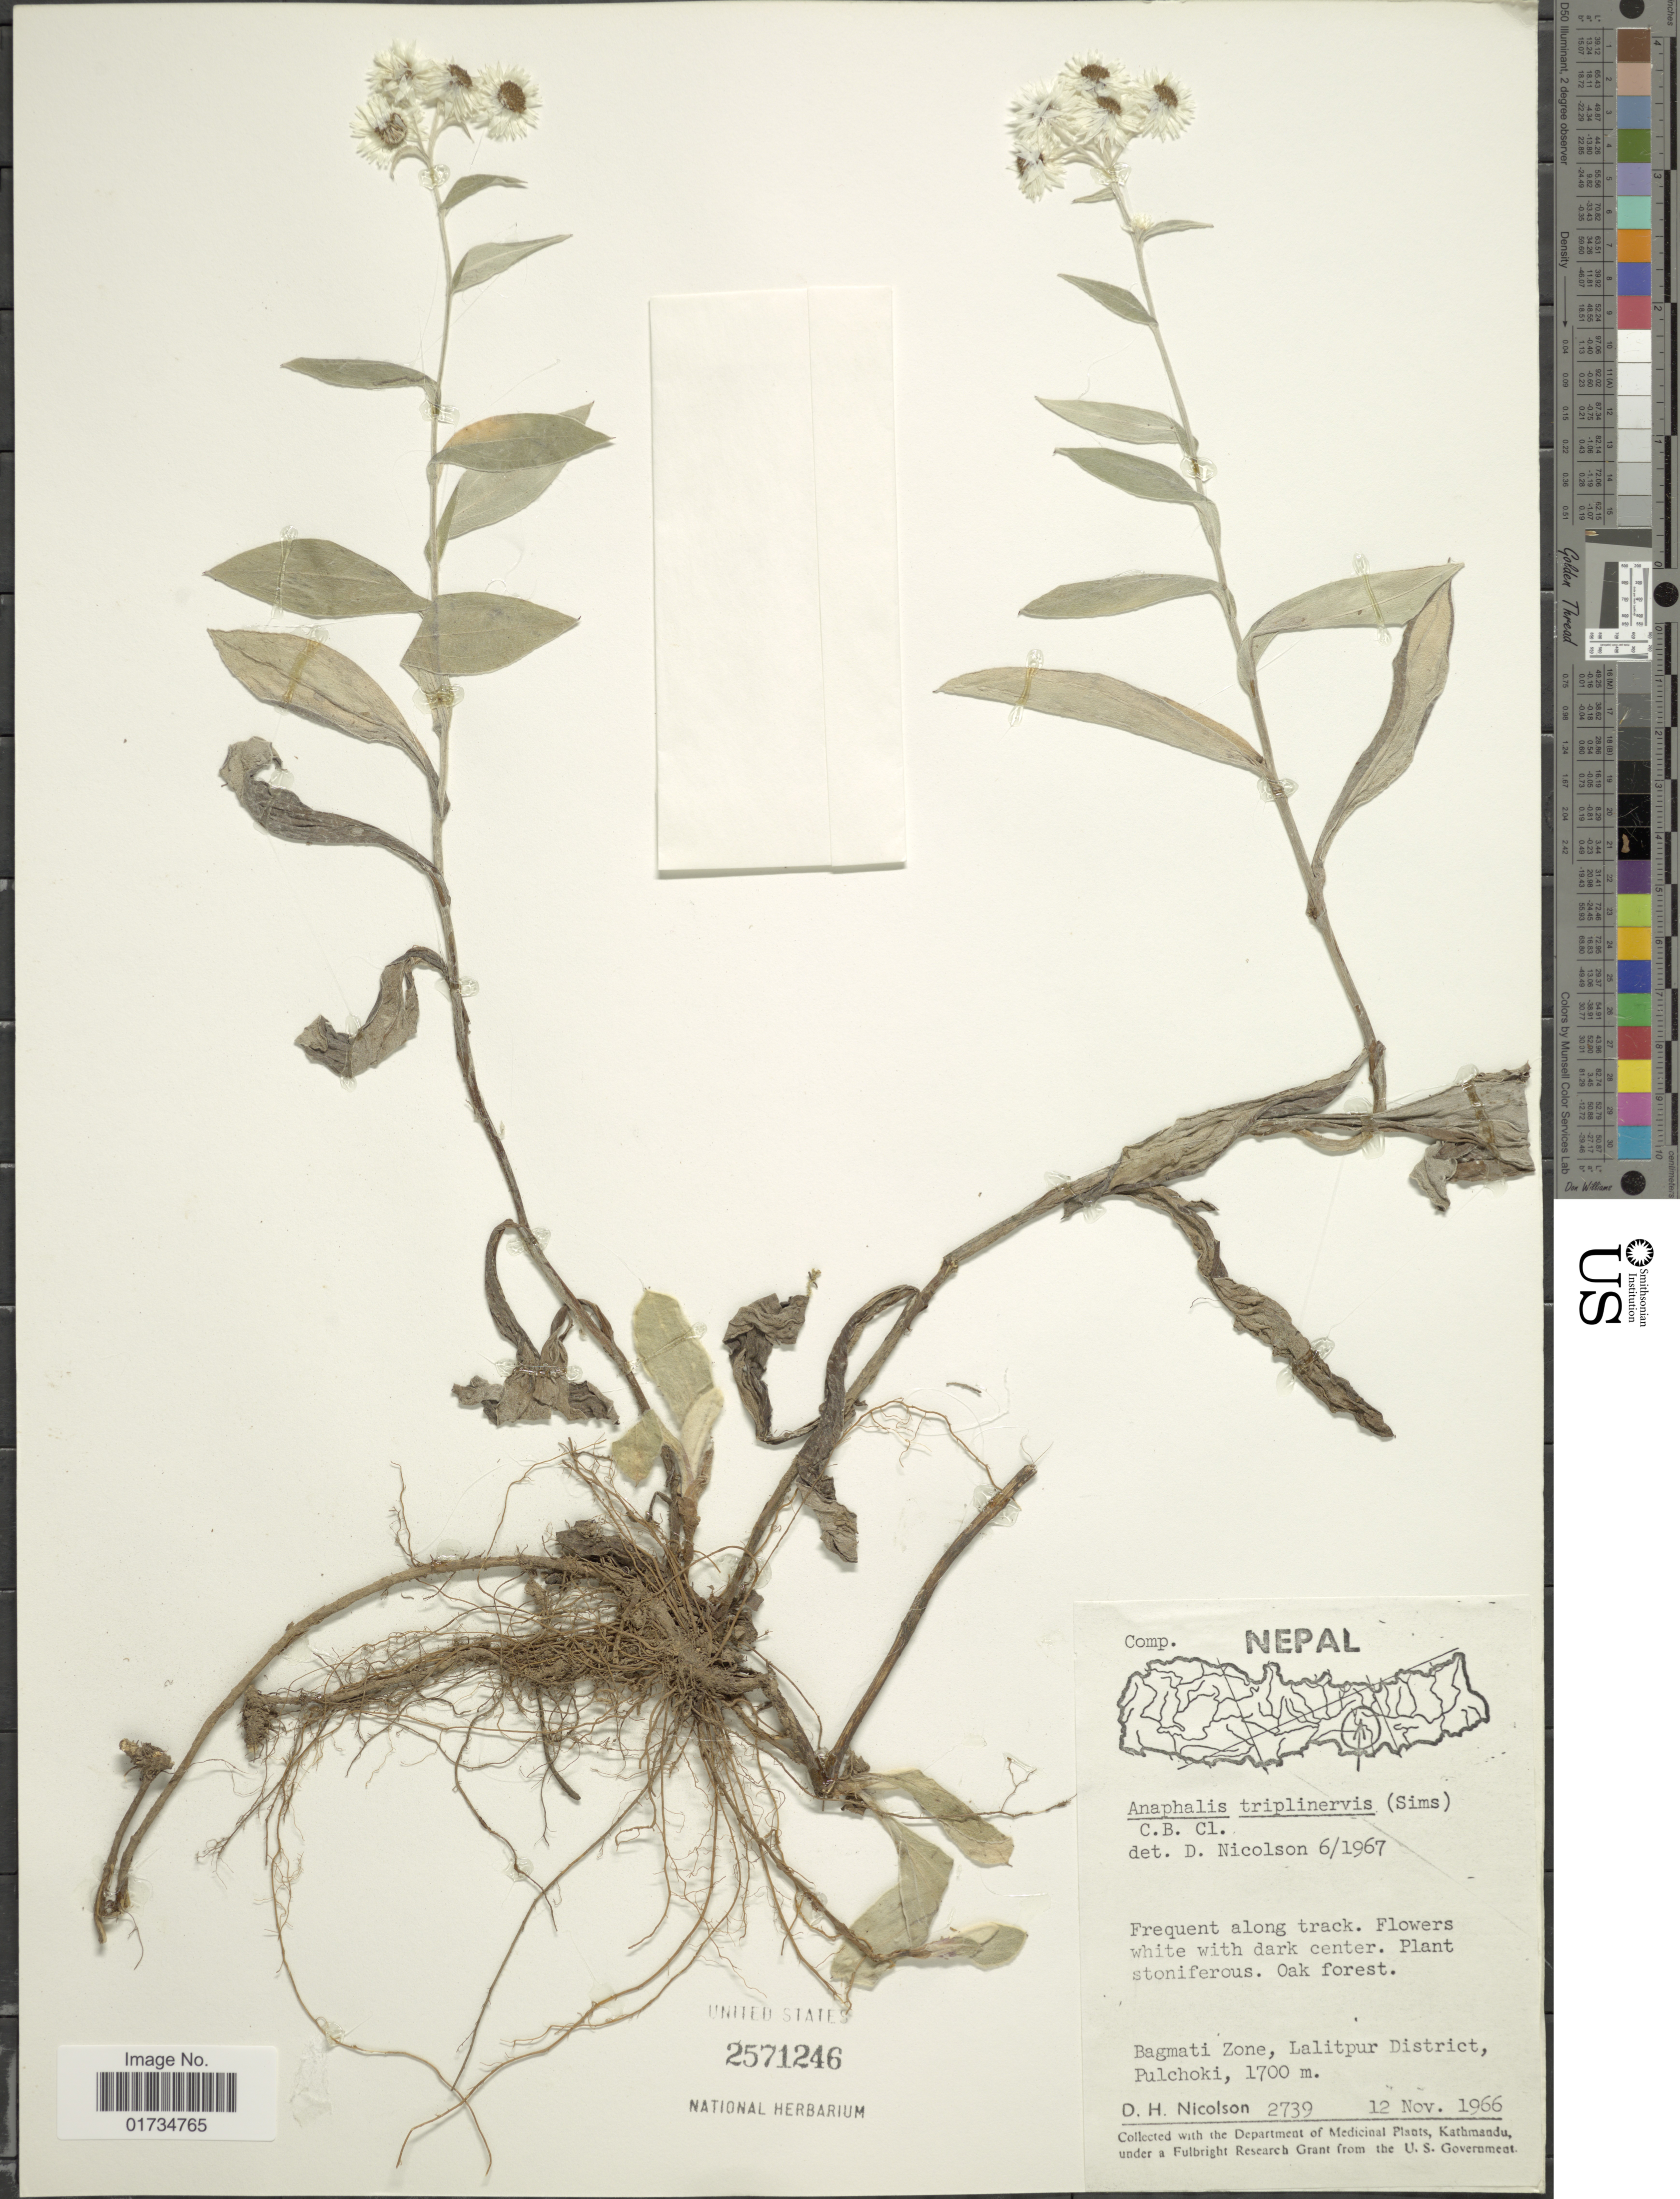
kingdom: Plantae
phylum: Tracheophyta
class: Magnoliopsida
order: Asterales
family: Asteraceae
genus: Anaphalis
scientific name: Anaphalis triplinervis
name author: (Sims) C.B. Clarke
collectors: D. H. Nicolson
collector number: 2739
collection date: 1966-11-12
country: Nepal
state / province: Bagmati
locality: Bagmati Zone, Lalitpur District, Pulchocki. Frequent along track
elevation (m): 1700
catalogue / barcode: US 2571246